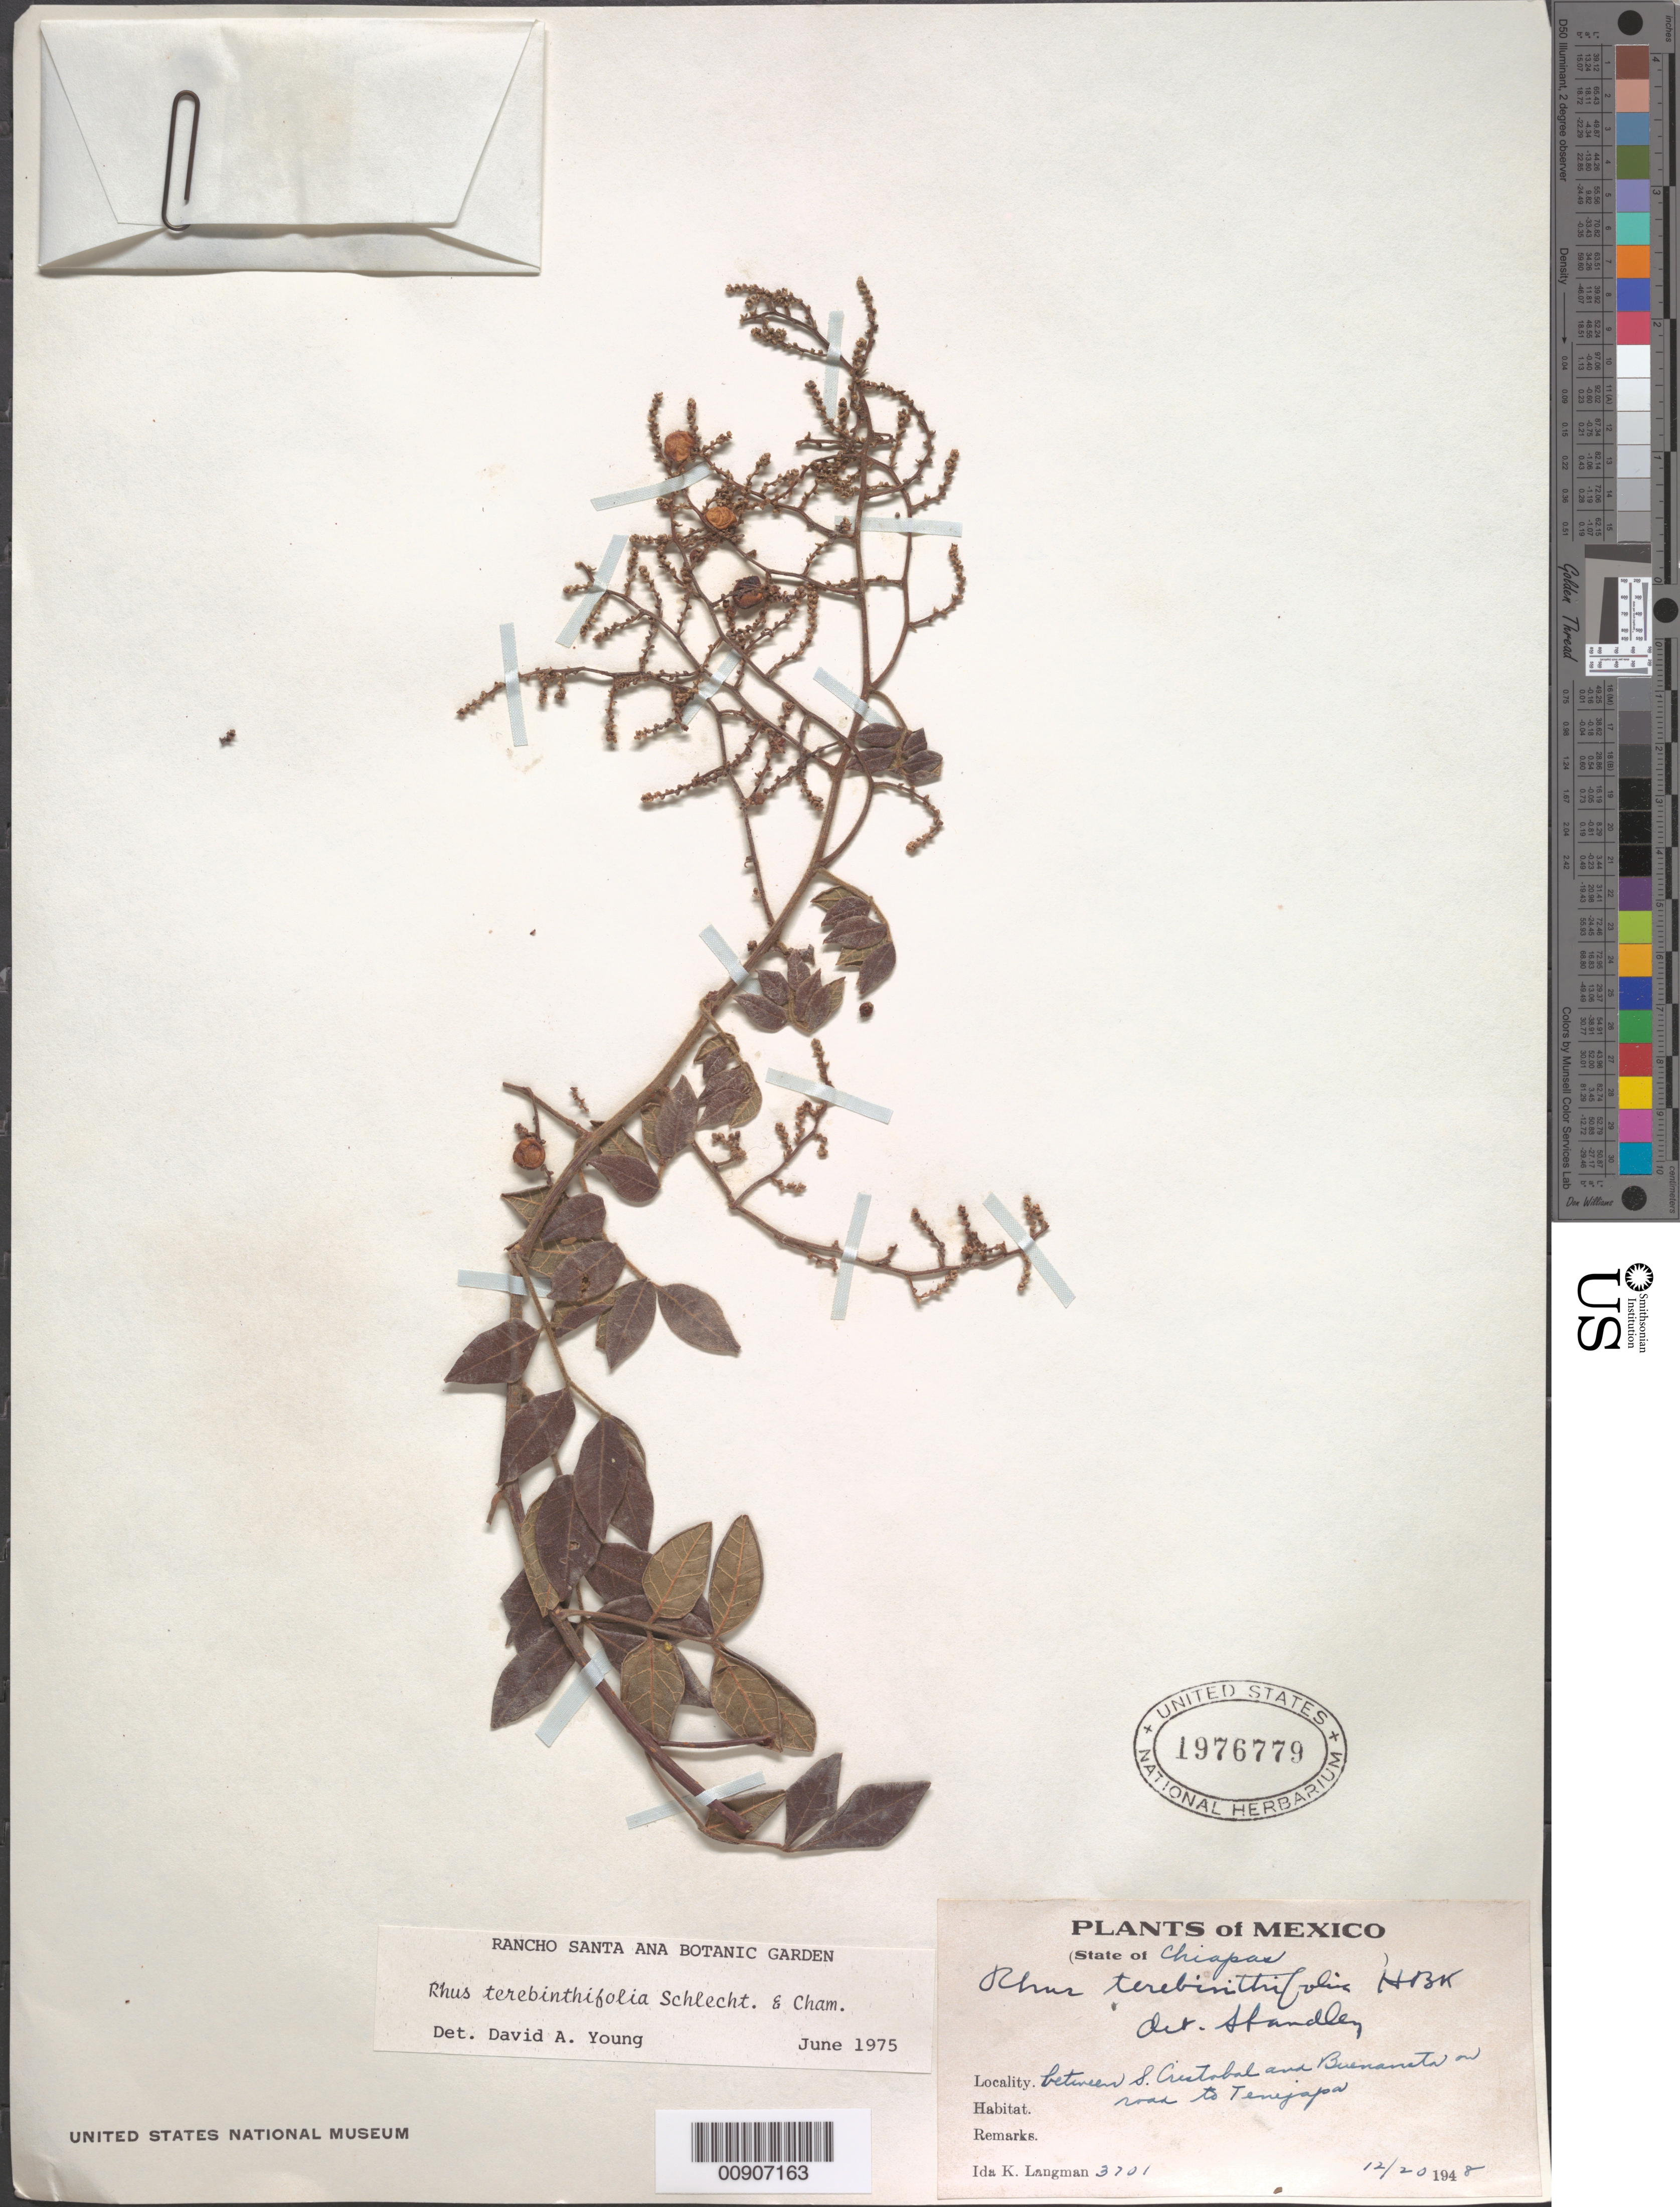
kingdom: Plantae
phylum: Tracheophyta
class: Magnoliopsida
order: Sapindales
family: Anacardiaceae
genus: Rhus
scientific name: Rhus terebinthifolia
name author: Schltdl. & Cham.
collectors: I. K. Langman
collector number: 3701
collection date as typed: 20 Dec 1948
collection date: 1948-12-20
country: Mexico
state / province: Chiapas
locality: Between S. Cristóbal and Buenavista on road to Tenejapa, Chiapas.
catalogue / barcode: US 1976779